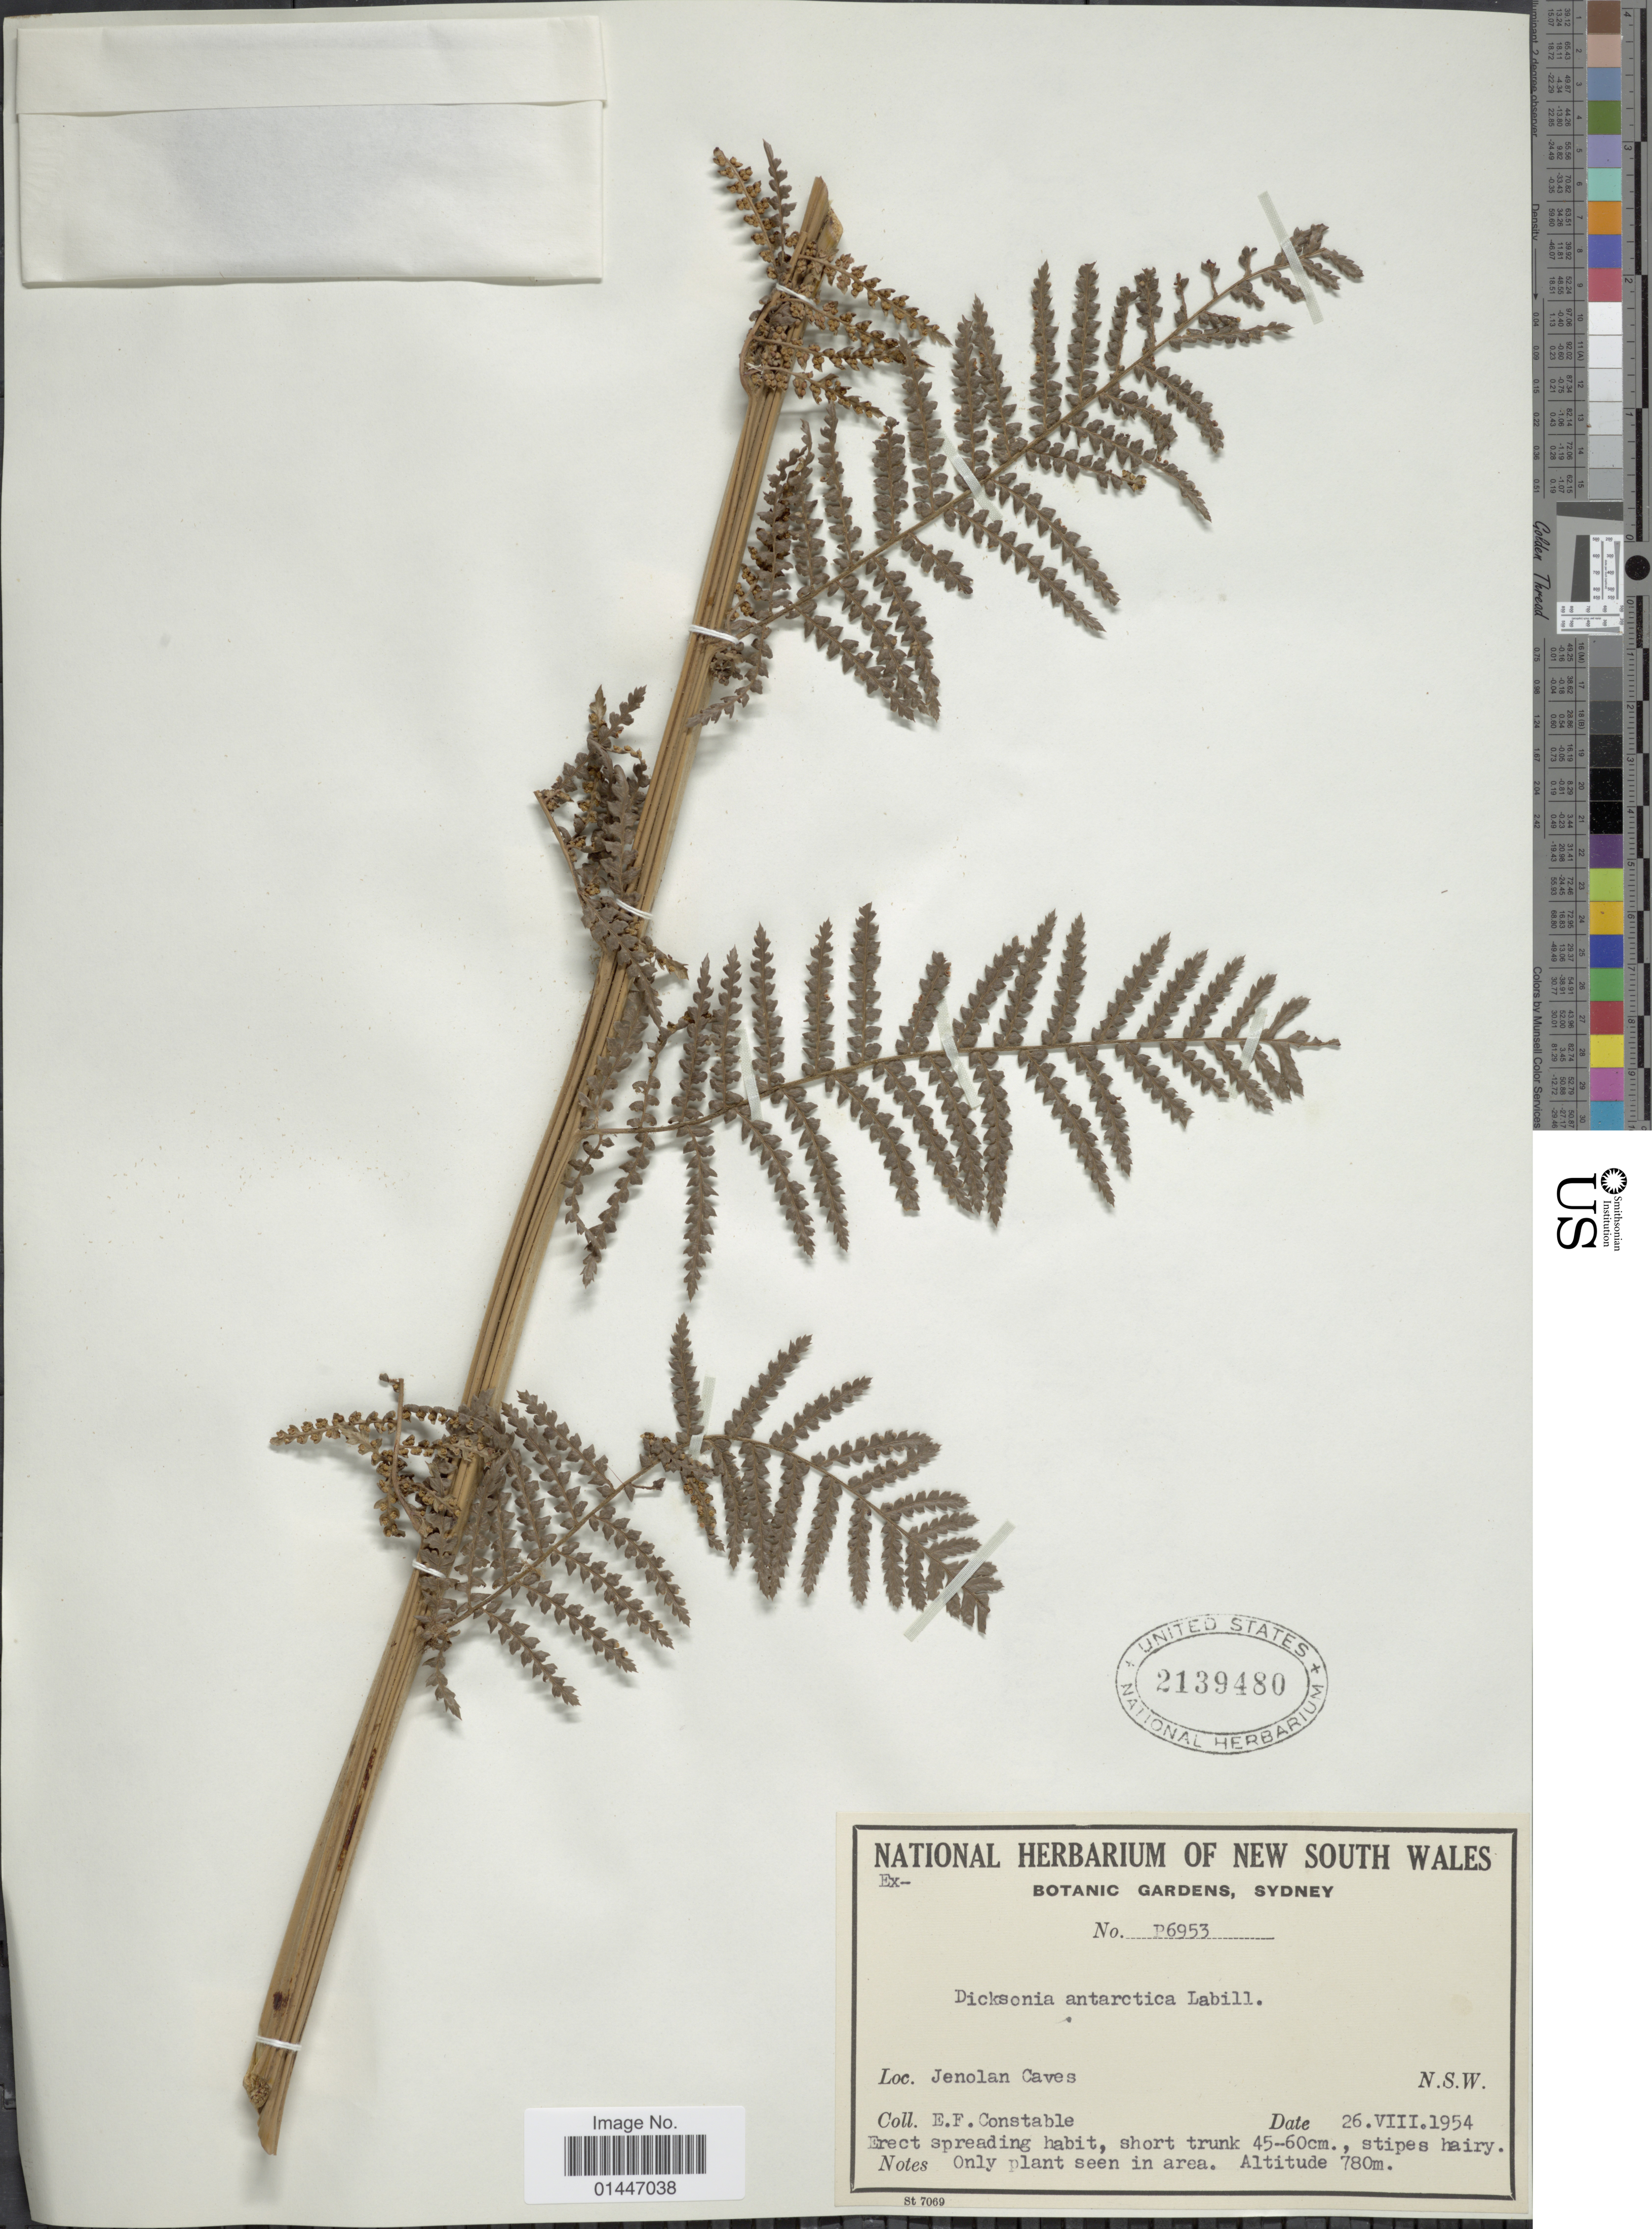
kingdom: Plantae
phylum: Tracheophyta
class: Polypodiopsida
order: Cyatheales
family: Dicksoniaceae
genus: Dicksonia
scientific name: Dicksonia antarctica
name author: Labill.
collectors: E. F. Constable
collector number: P6953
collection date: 1954-08-26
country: Australia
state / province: New South Wales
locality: Jenolan Caves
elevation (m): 780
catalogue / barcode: US 2139480